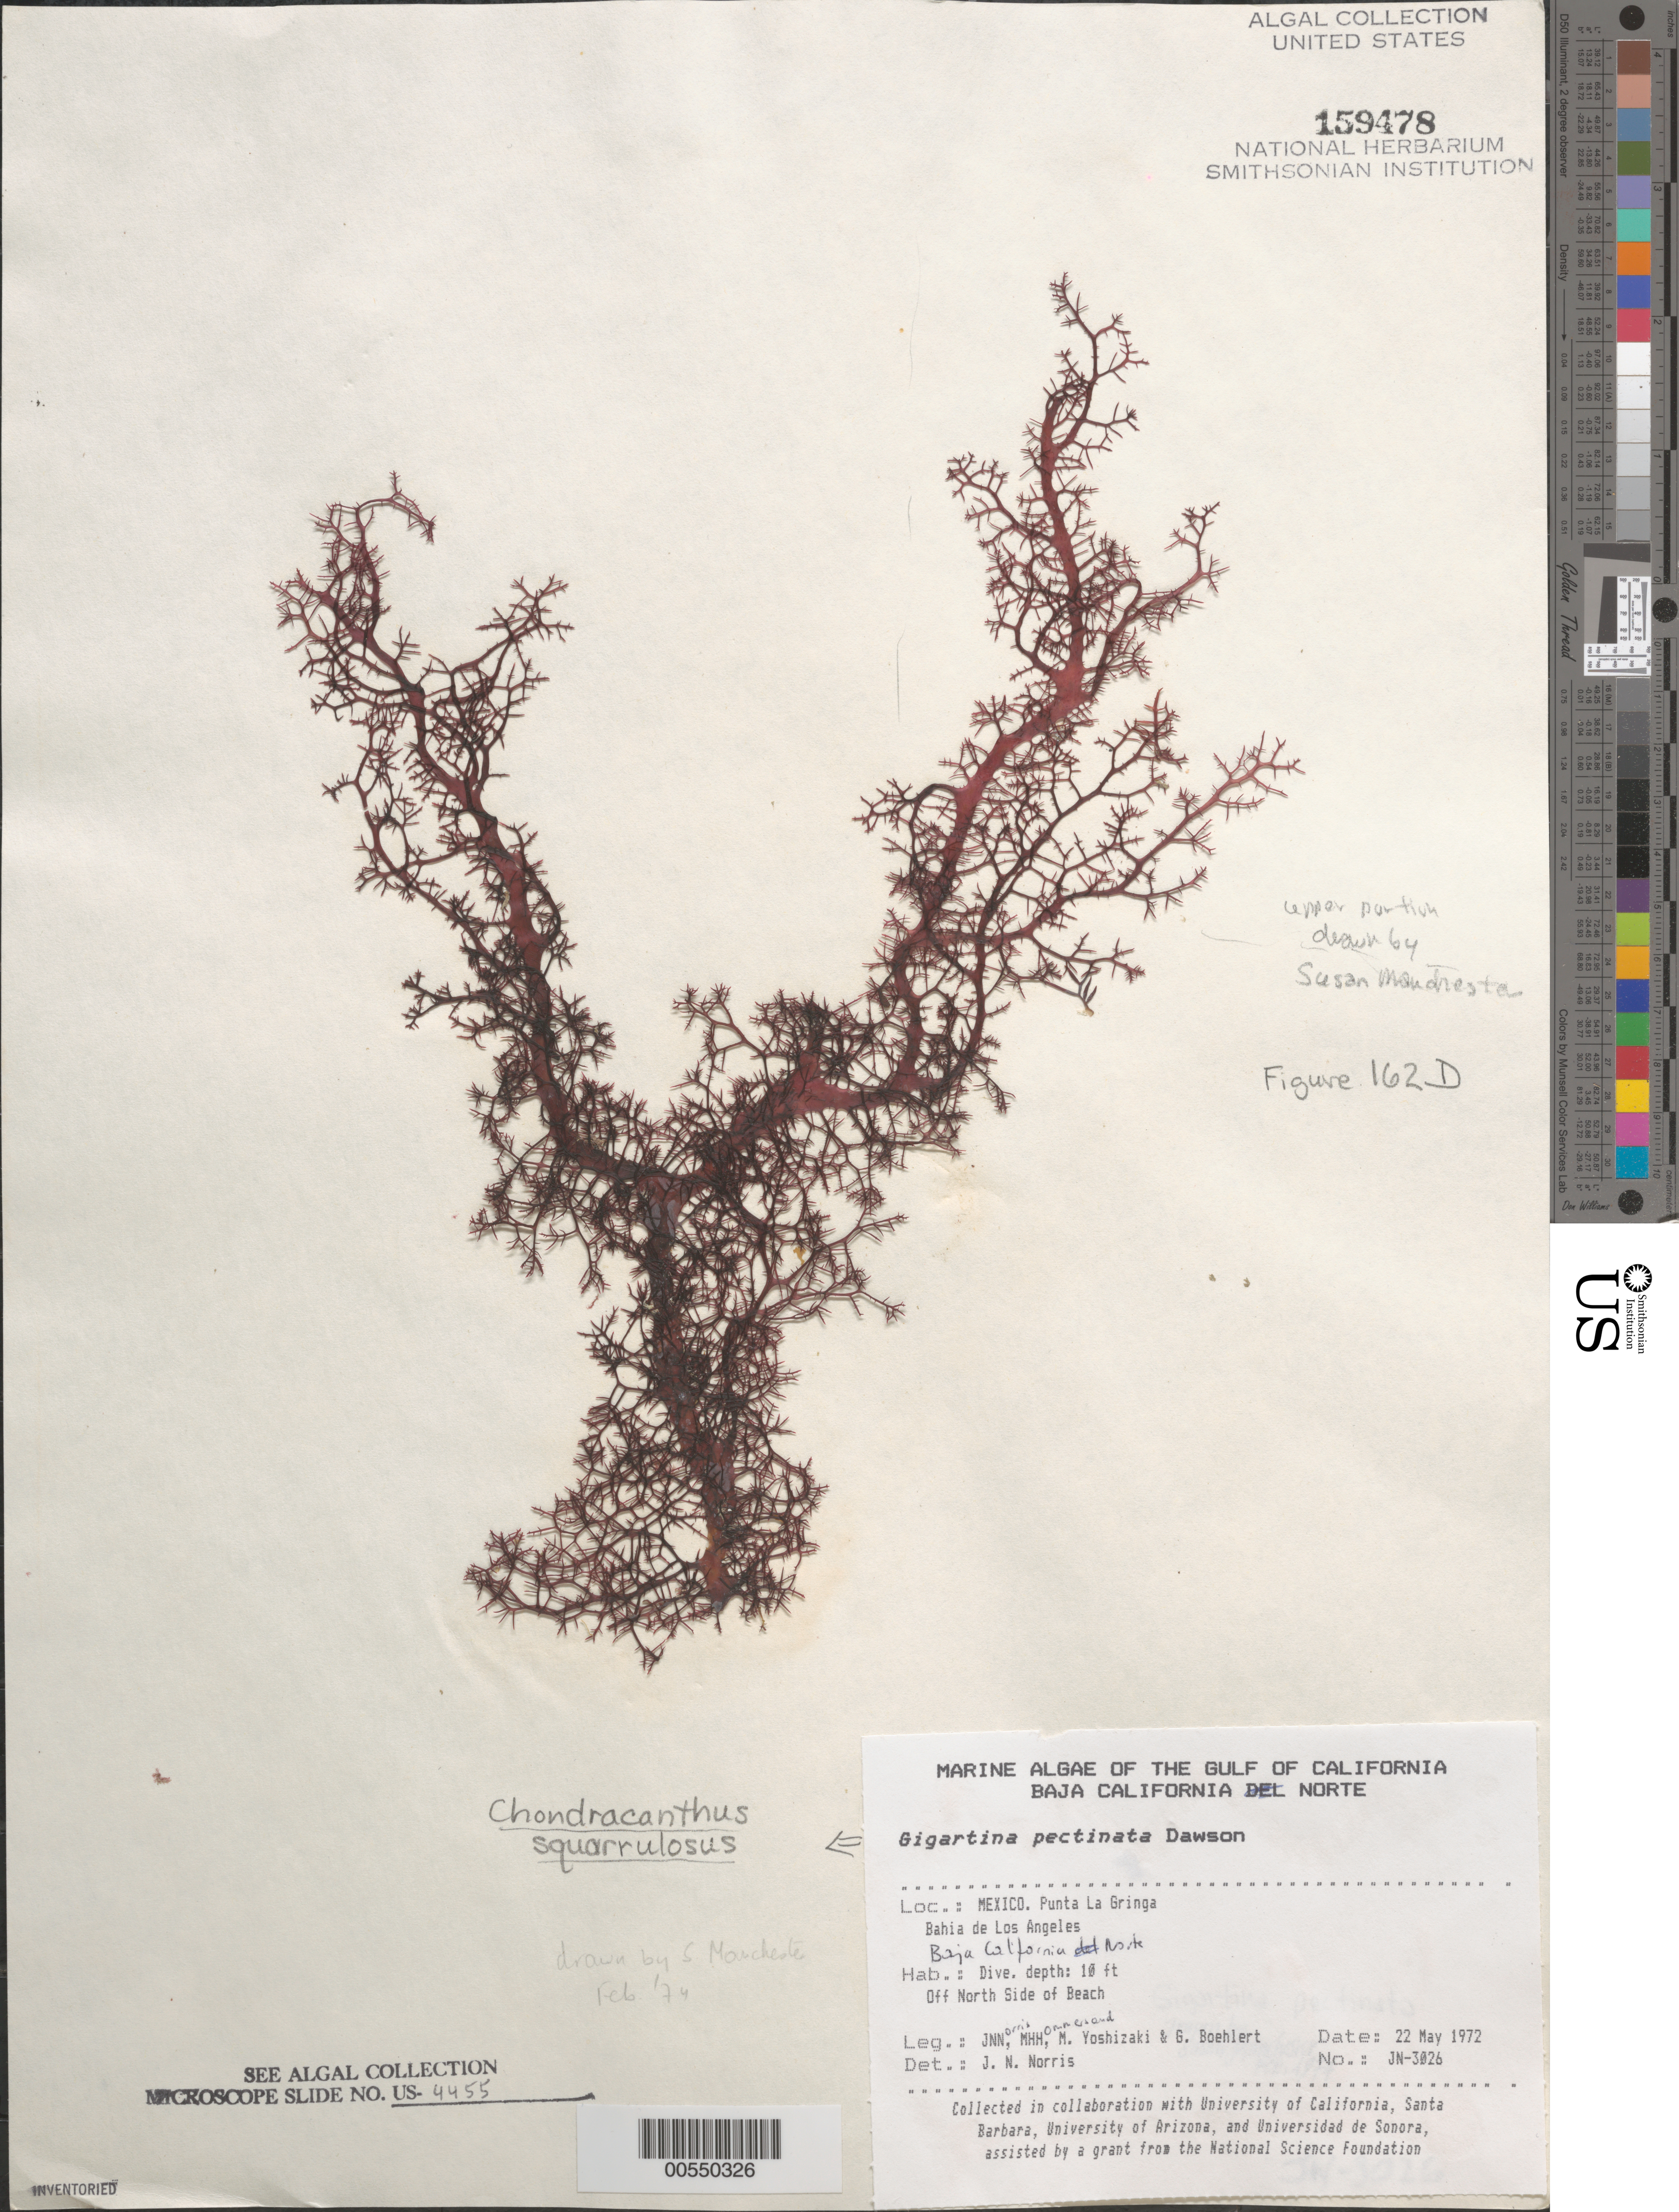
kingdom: Plantae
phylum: Rhodophyta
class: Florideophyceae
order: Gigartinales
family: Gigartinaceae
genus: Chondracanthus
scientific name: Chondracanthus squarrulosus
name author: (Setch. & N.L. Gardner) J.R. Hughey et al.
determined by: Norris, James N.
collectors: J. N. Norris, M. H. Hommersand, M. Yoshizaki & G. Boehlert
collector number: JN-3026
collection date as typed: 22 May 1972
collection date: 1972-05-22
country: Mexico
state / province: Baja California Norte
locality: Punta La Gringa, Bahia de los Angeles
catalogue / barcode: US 159478